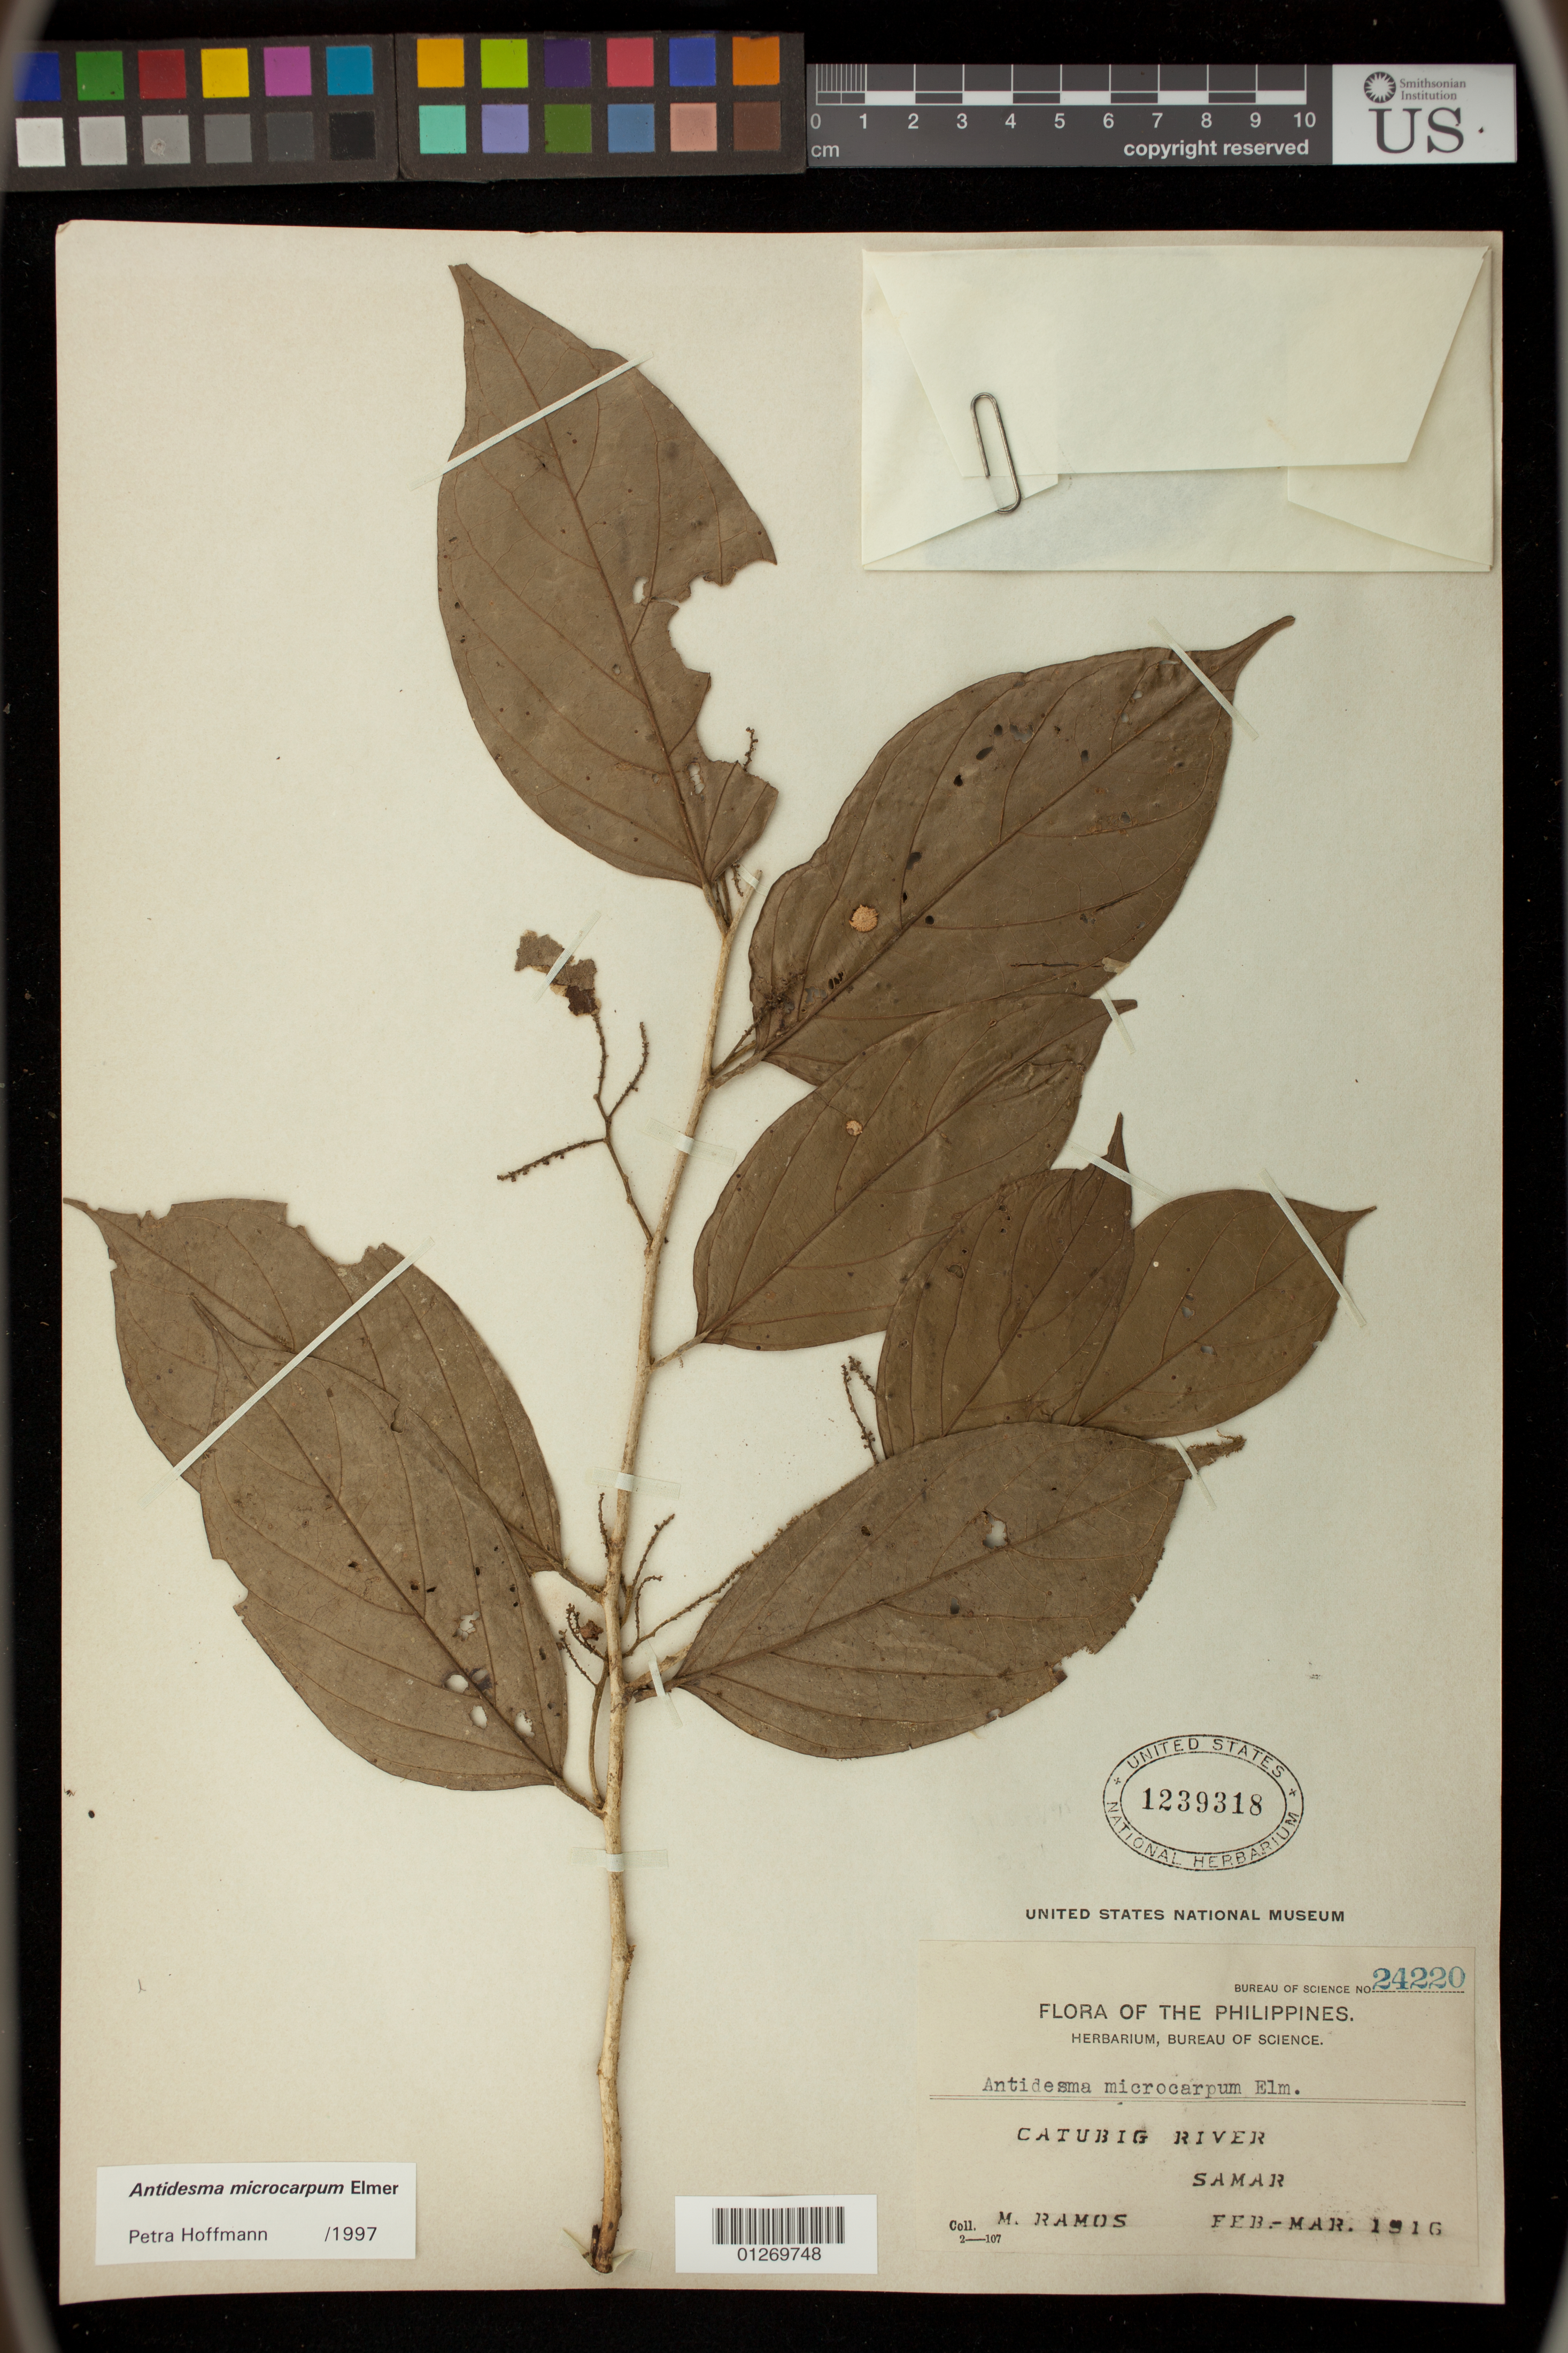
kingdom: Plantae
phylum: Tracheophyta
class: Magnoliopsida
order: Malpighiales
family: Phyllanthaceae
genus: Antidesma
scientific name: Antidesma microcarpum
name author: Elmer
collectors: M. Ramos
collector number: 2-107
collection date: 1916-02/1916-03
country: Philippines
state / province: Eastern Visayas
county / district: Northern Samar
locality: Catubig River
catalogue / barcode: US 1239318